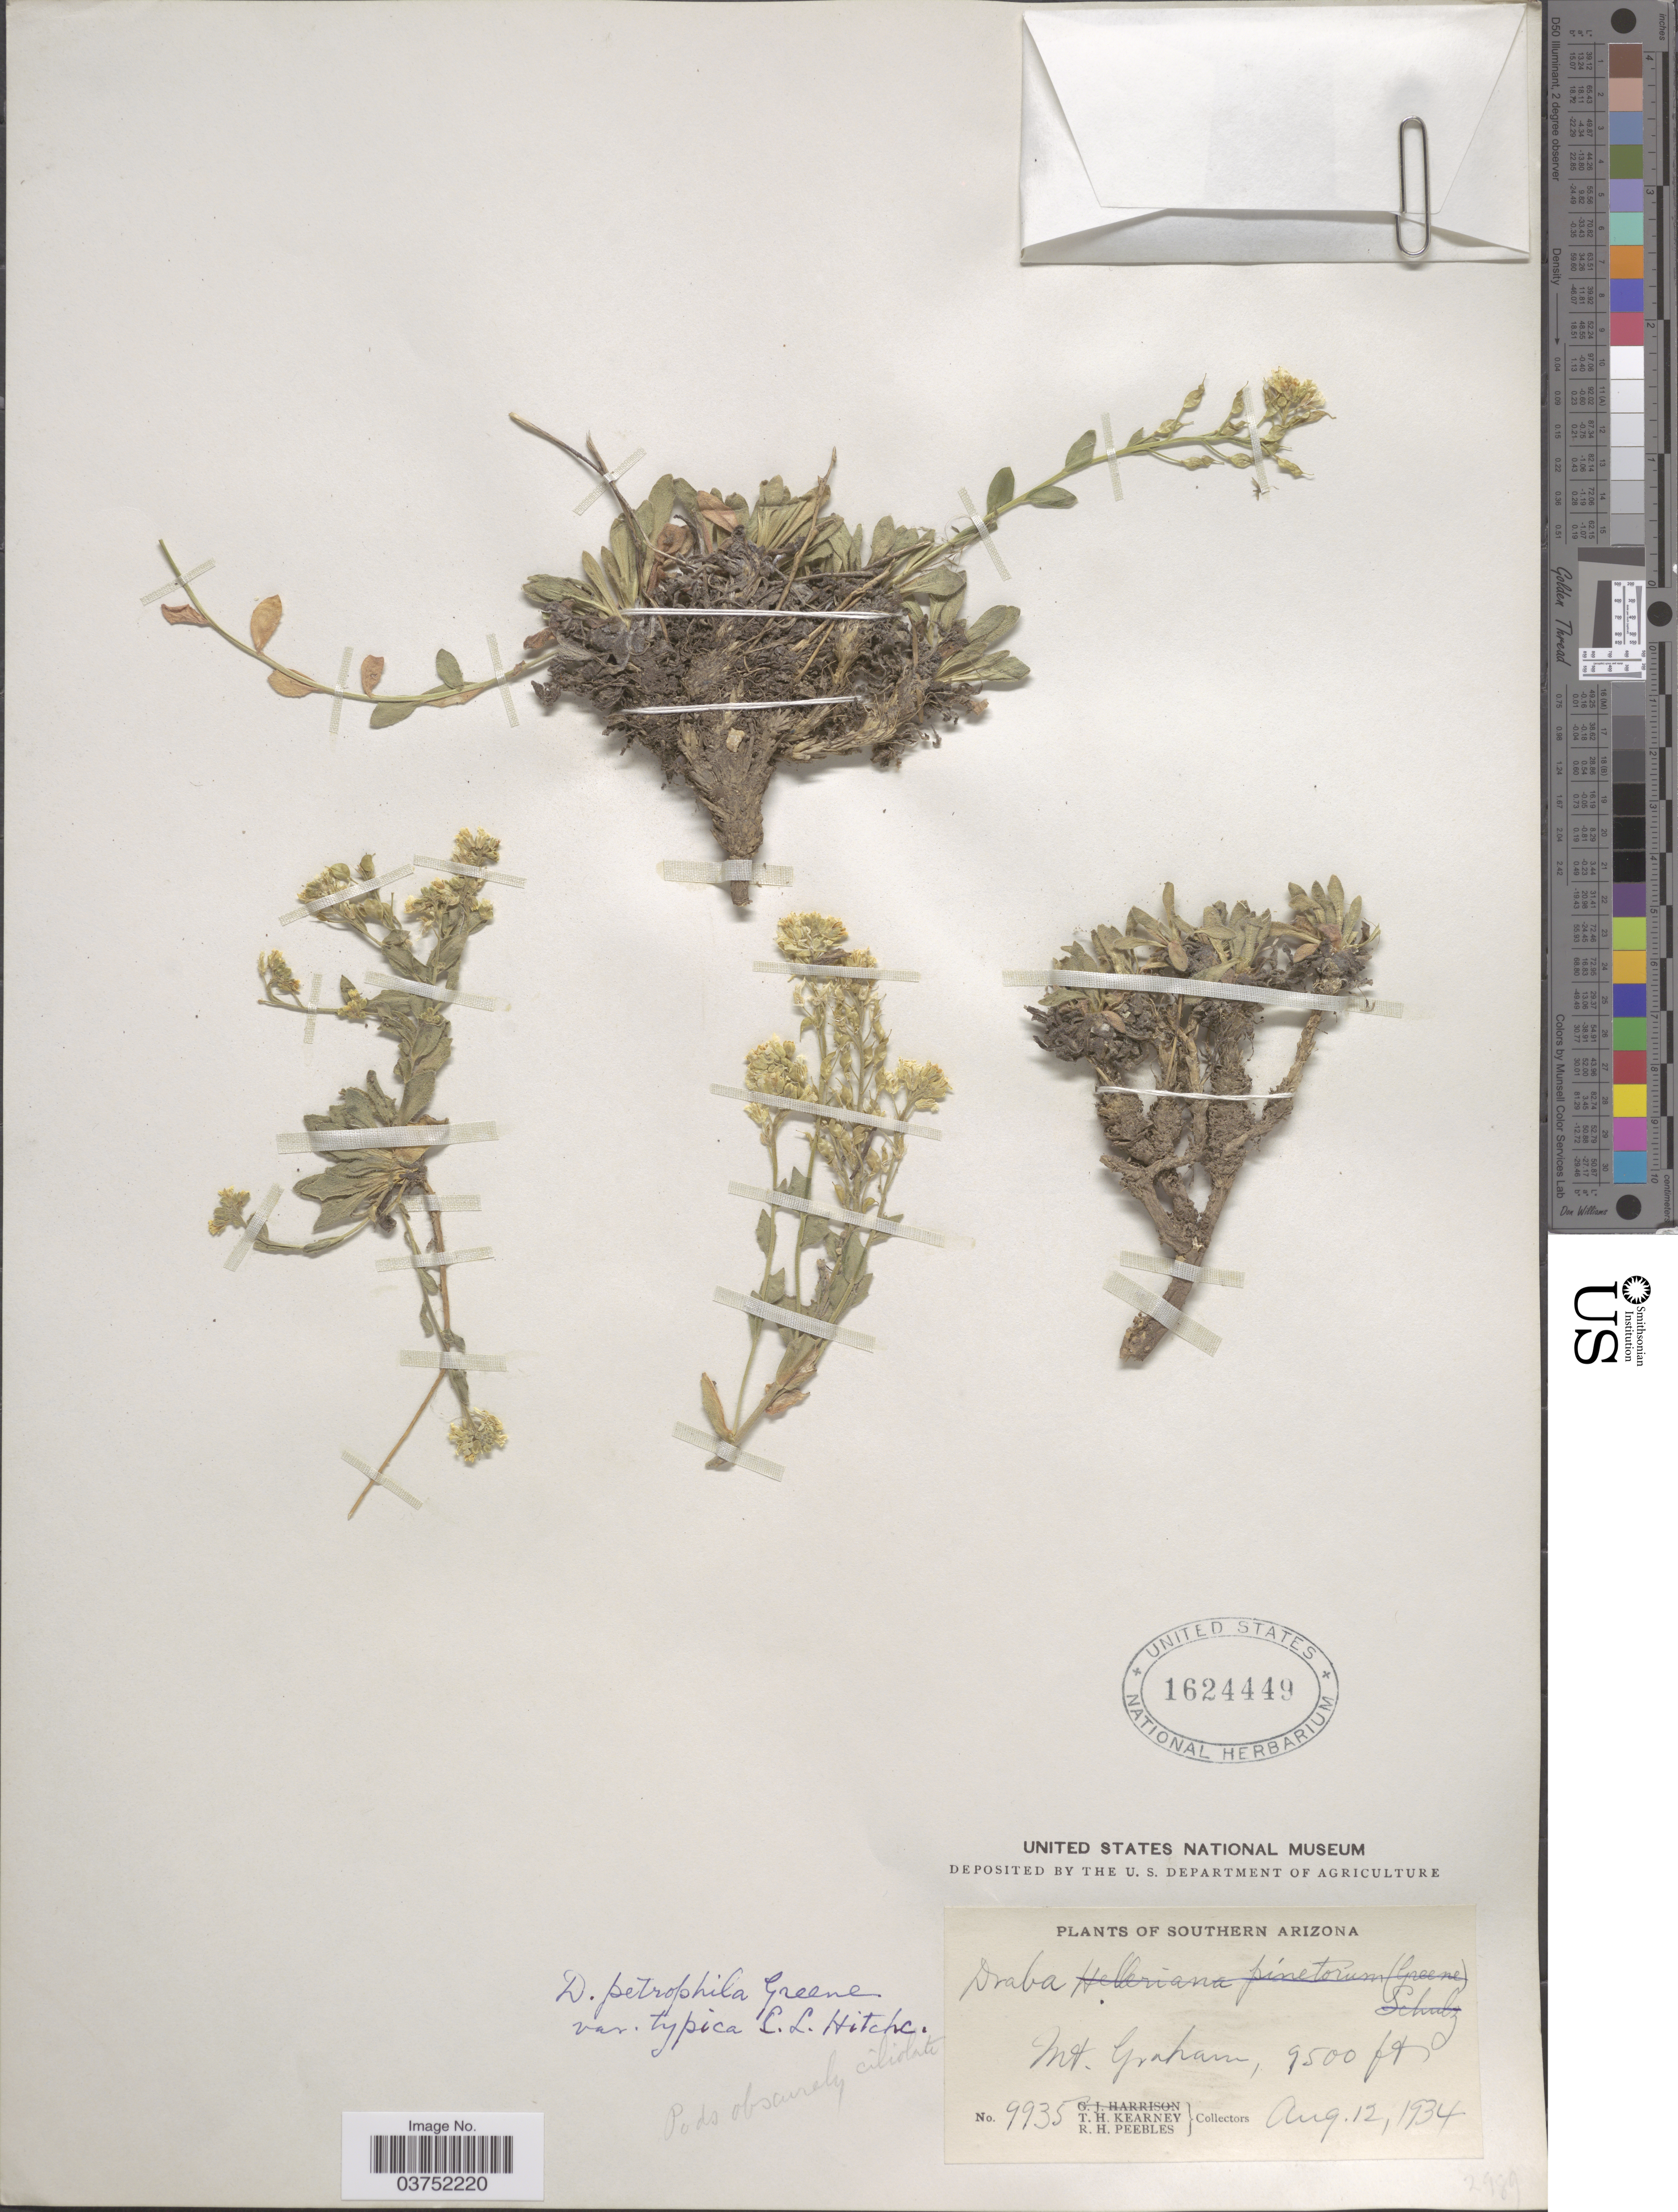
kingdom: Plantae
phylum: Tracheophyta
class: Magnoliopsida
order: Brassicales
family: Brassicaceae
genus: Draba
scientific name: Draba petrophila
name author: Greene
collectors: T. H. Kearney & R. H. Peebles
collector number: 9935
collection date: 1934-08-12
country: United States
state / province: Arizona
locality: Southern Arizona. Mt. Graham.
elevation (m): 2896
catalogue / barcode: US 1624449